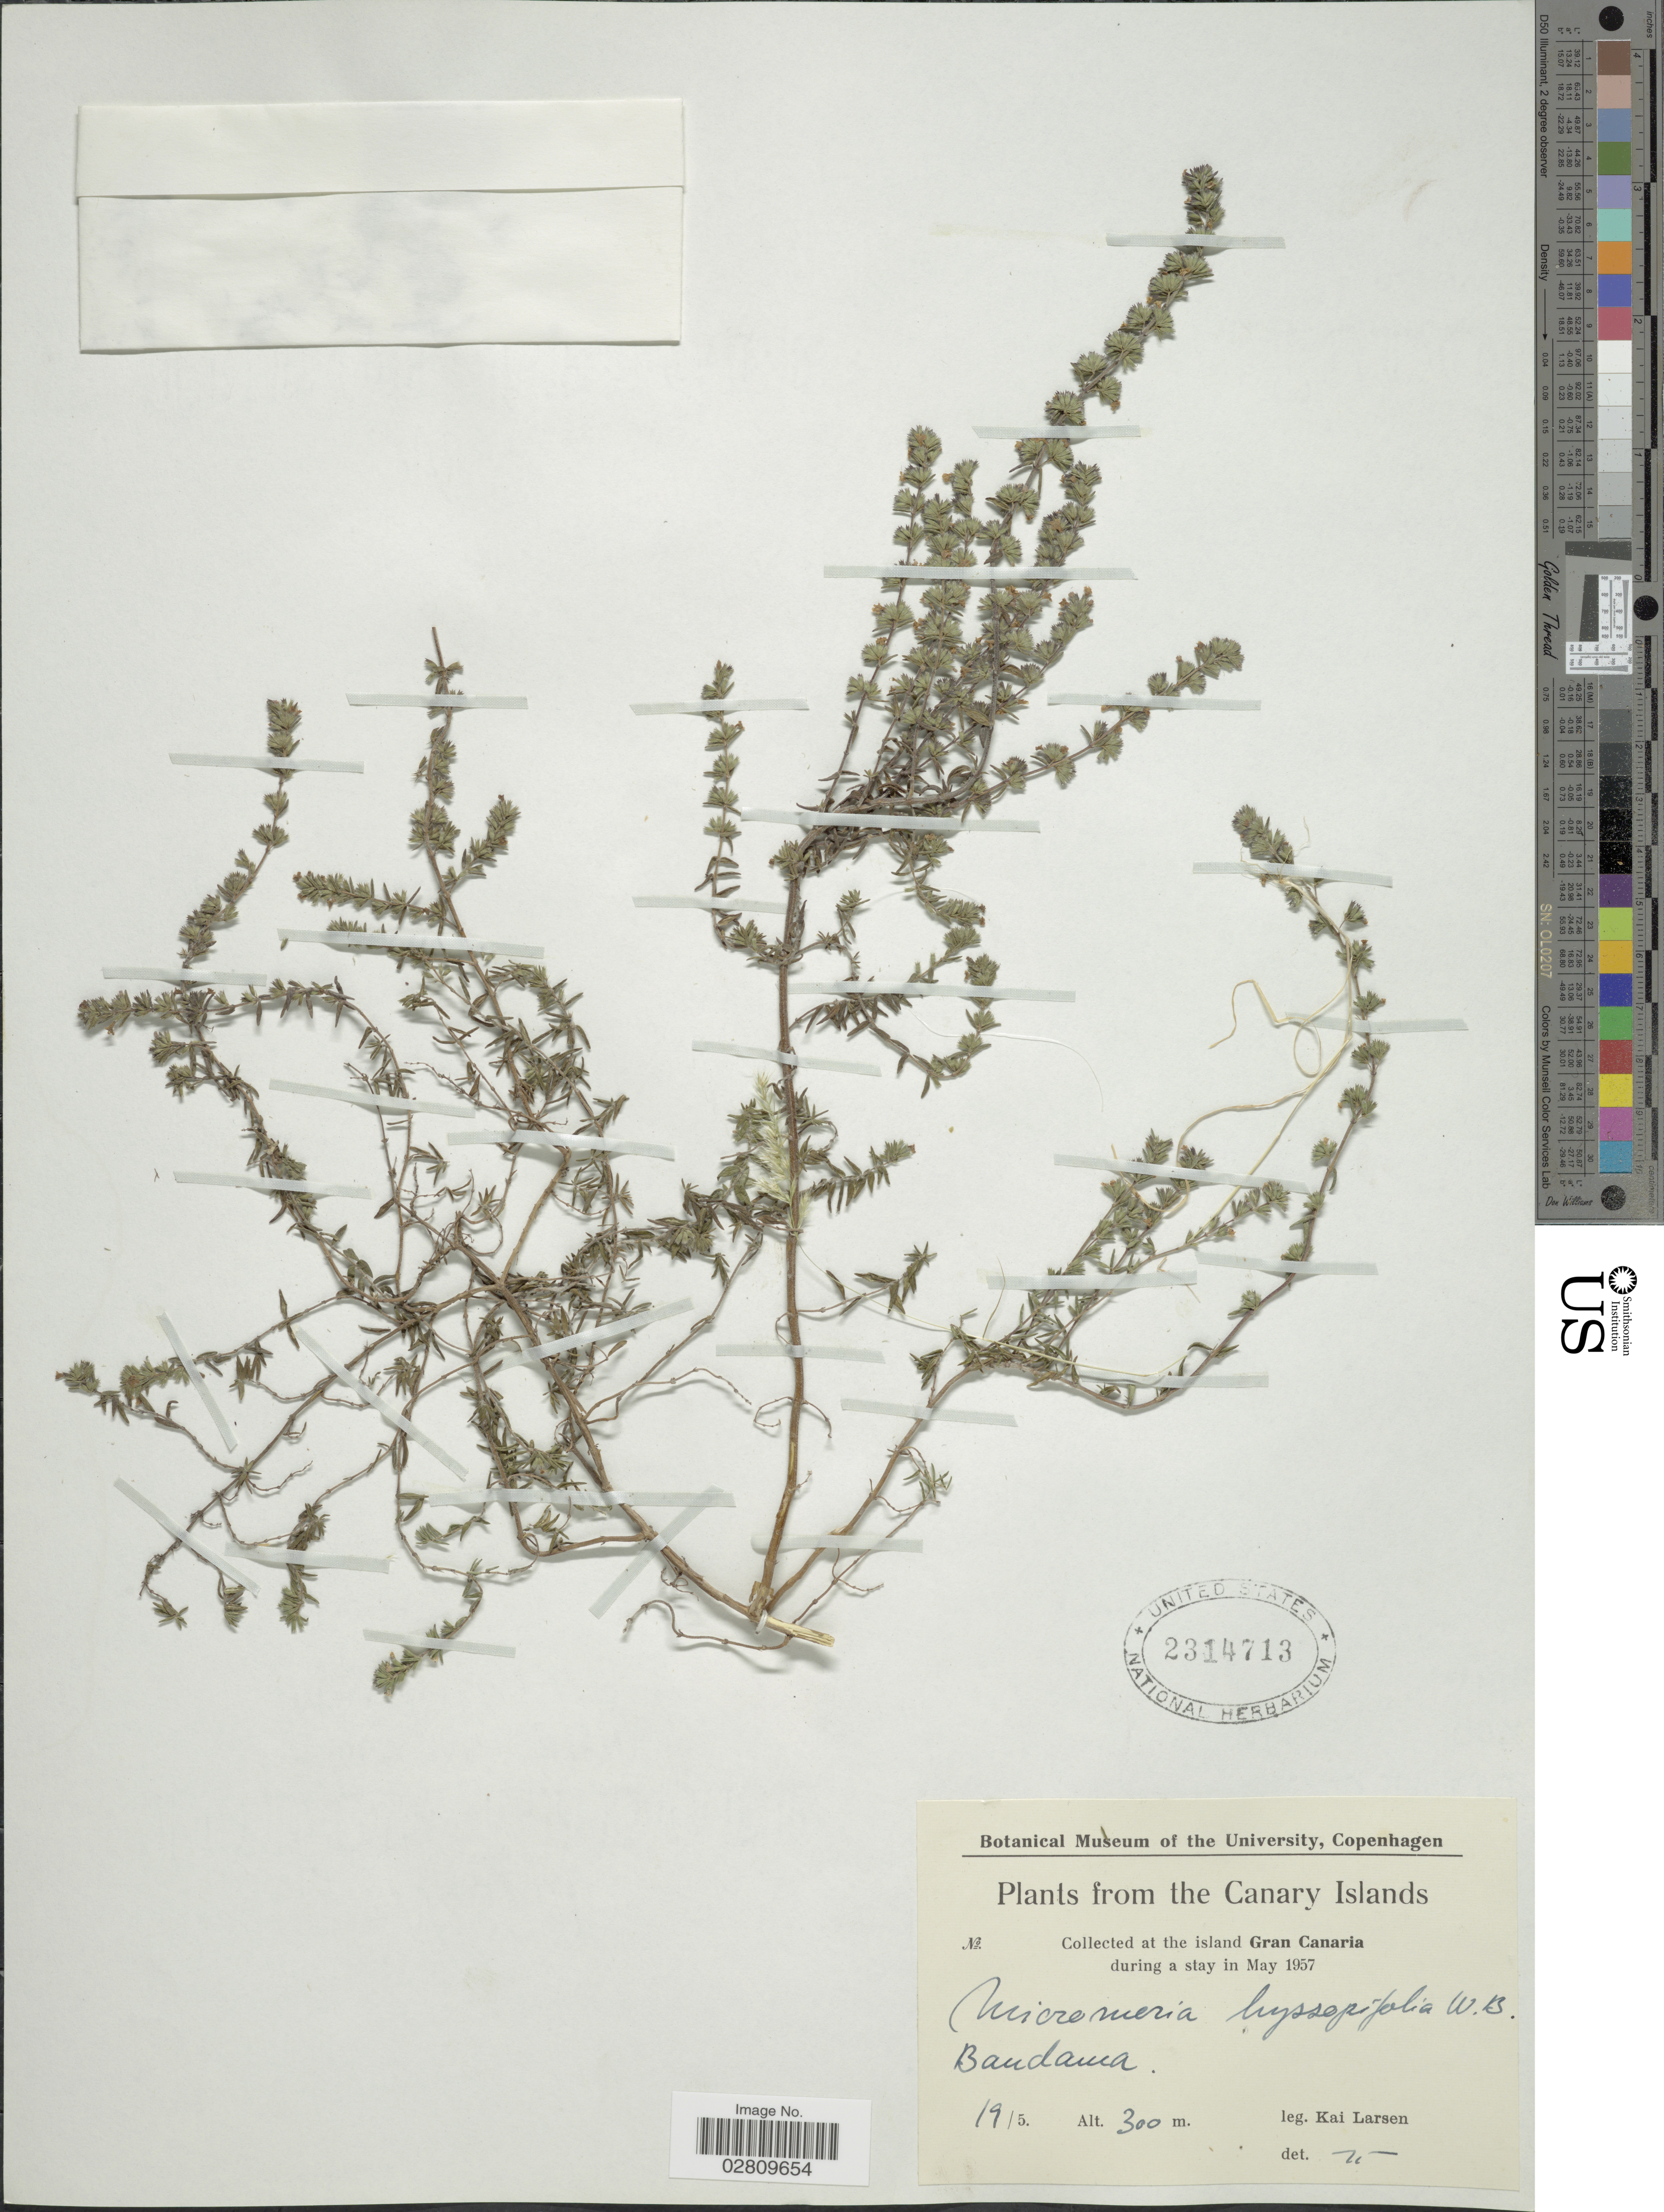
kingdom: Plantae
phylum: Tracheophyta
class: Magnoliopsida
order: Lamiales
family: Lamiaceae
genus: Micromeria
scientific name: Micromeria hyssopifolia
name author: D.A. Webb & Berthel.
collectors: K. Larsen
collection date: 1957-05-19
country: Spain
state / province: Canarias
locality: Canary Islands. At the island Gran Canaria. Bandama.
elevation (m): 300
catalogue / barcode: US 2314713